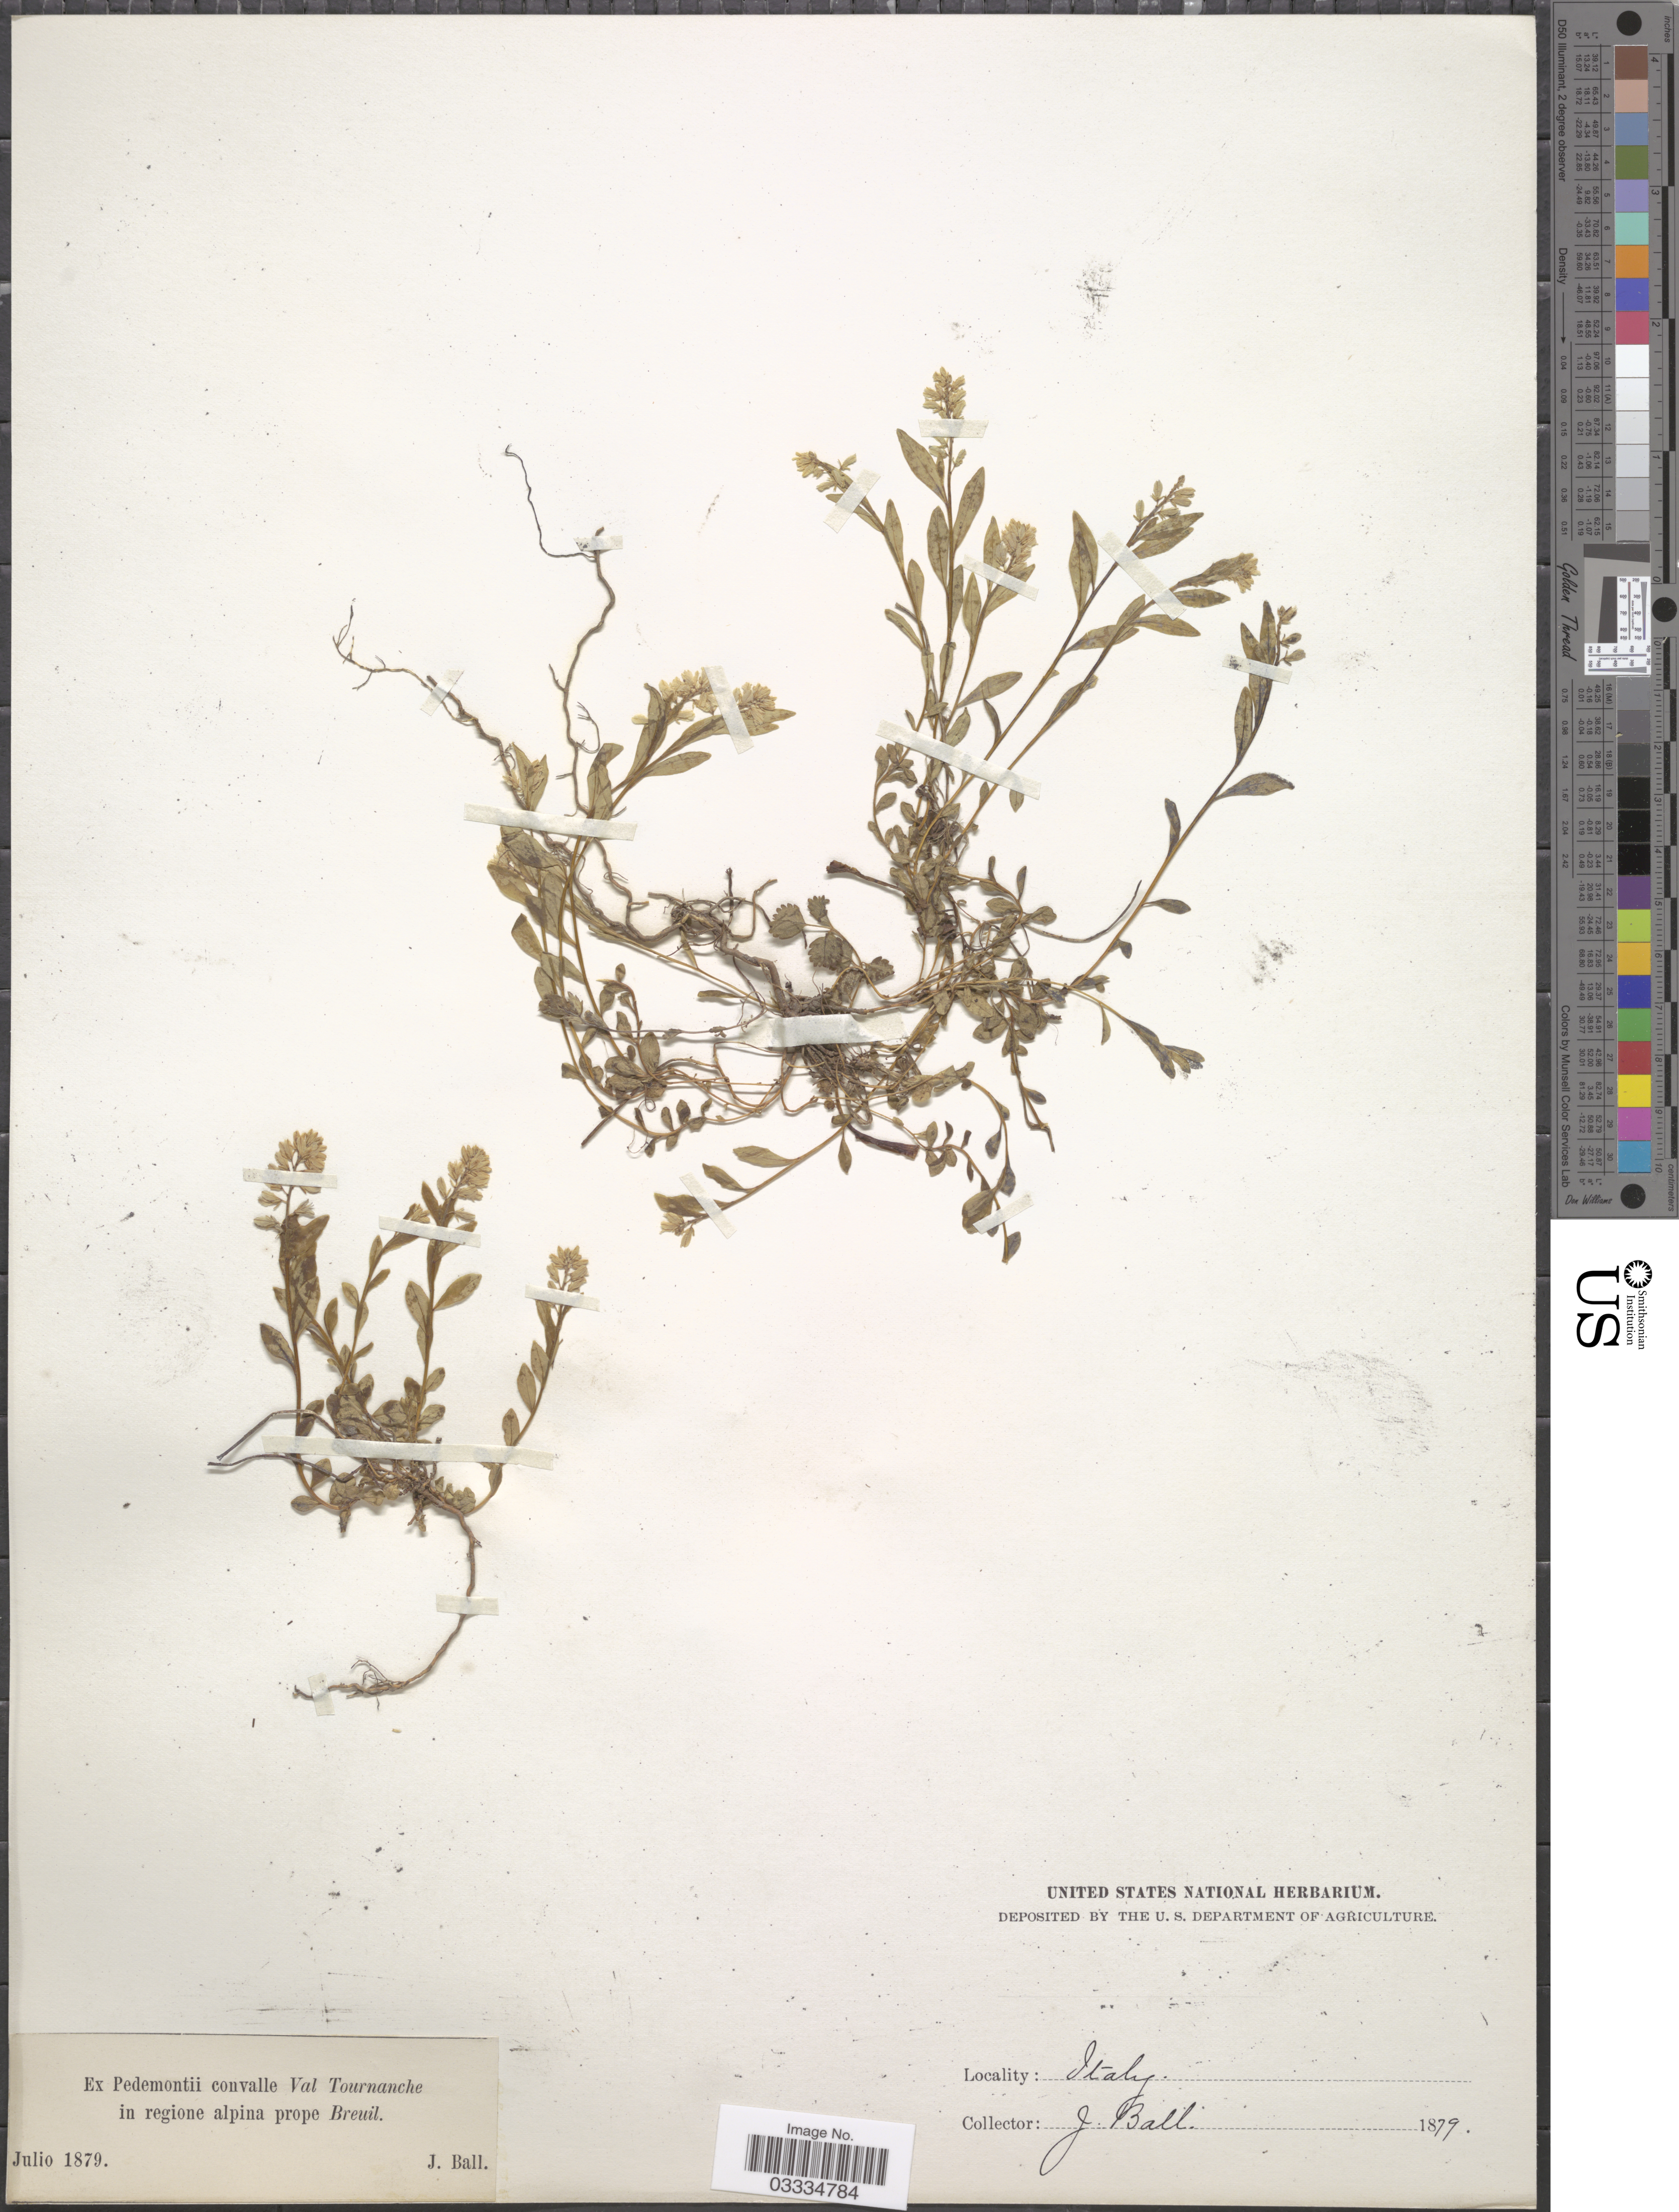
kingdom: Plantae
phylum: Tracheophyta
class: Magnoliopsida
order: Fabales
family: Polygalaceae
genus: Polygala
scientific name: Polygala sp.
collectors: J. Ball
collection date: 1879-07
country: Italy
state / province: Piedmont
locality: Ex Pedemontii convalle Val Tournache in regione alpina prope Breuil.